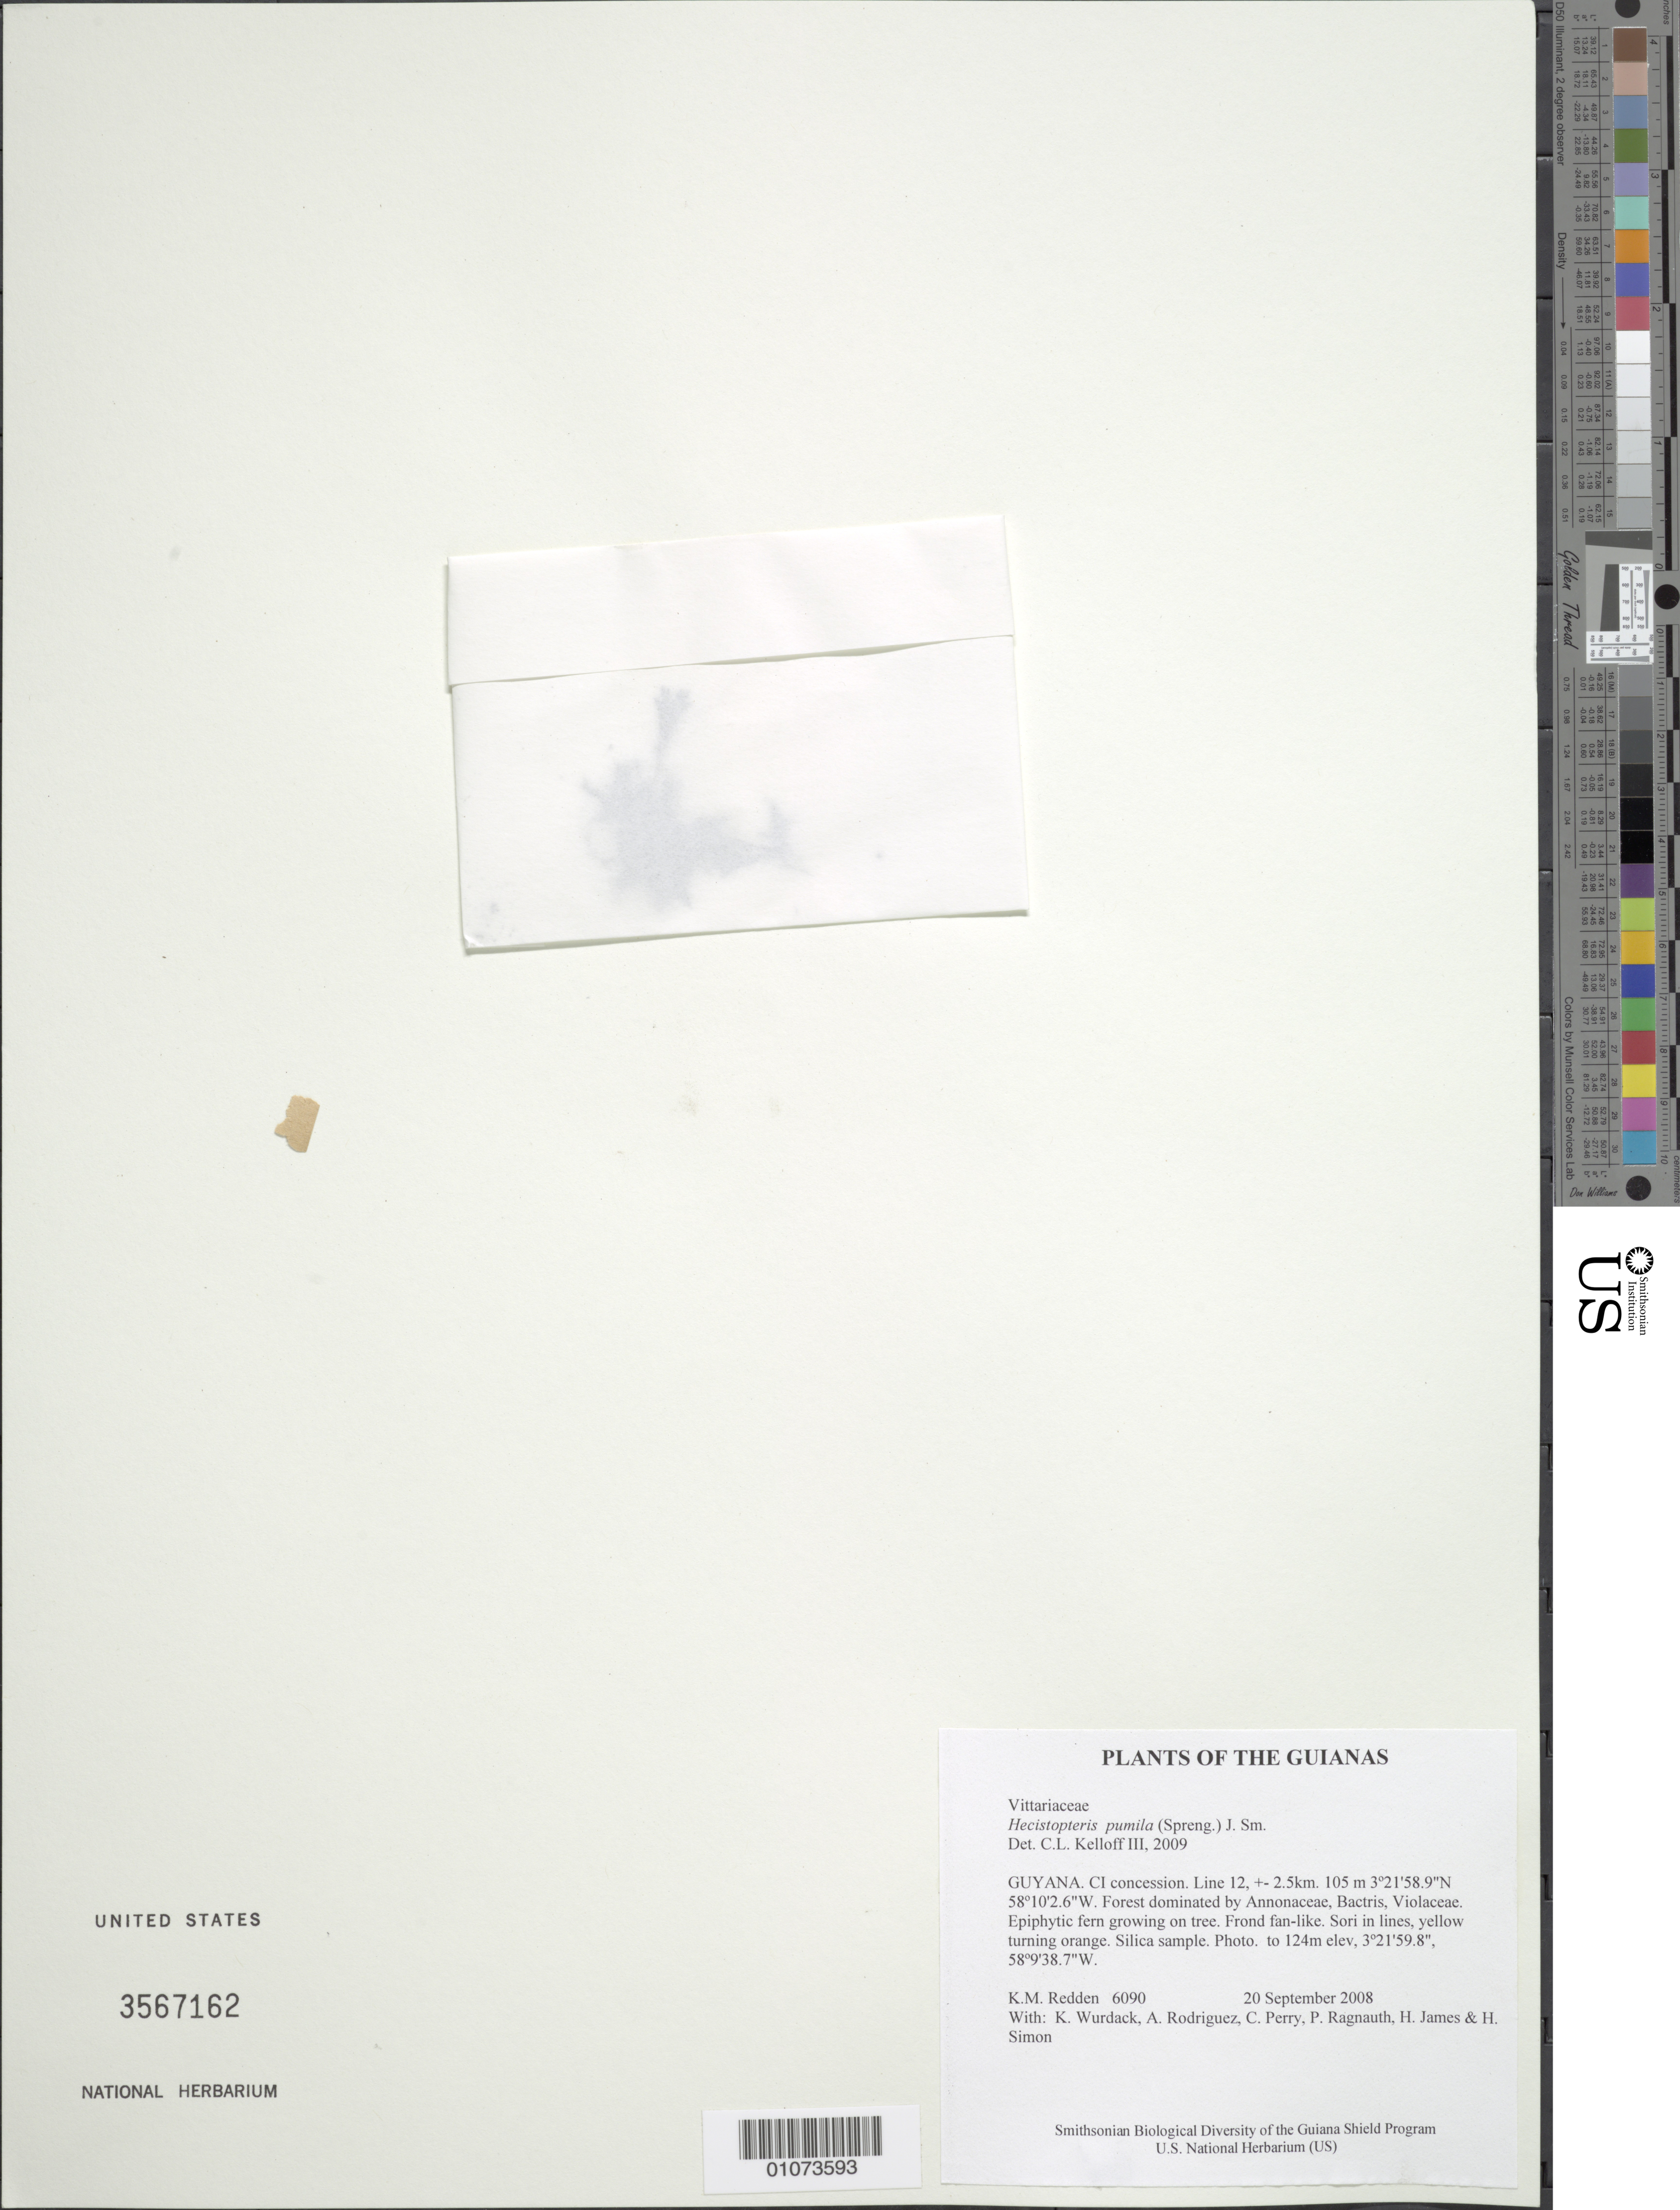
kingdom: Plantae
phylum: Tracheophyta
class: Polypodiopsida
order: Polypodiales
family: Pteridaceae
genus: Hecistopteris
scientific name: Hecistopteris pumila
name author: Christ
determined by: Kelloff, Carol L., (US), Smithsonian Institution - National Museum of Natural History (UNITED STATES)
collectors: K. M. Redden, K. Wurdack, A. Rodriguez, C. Perry, P. Ragnauth, H. James & H. Simon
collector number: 6090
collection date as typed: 20 September 2008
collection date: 2008-09-20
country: Guyana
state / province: U. Takutu-U. Essequibo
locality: CI concession. Line 12, +- 2.5km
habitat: Forest dominated by Annonaceae, Bactris, Violaceae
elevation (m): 105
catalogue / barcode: US 3567162